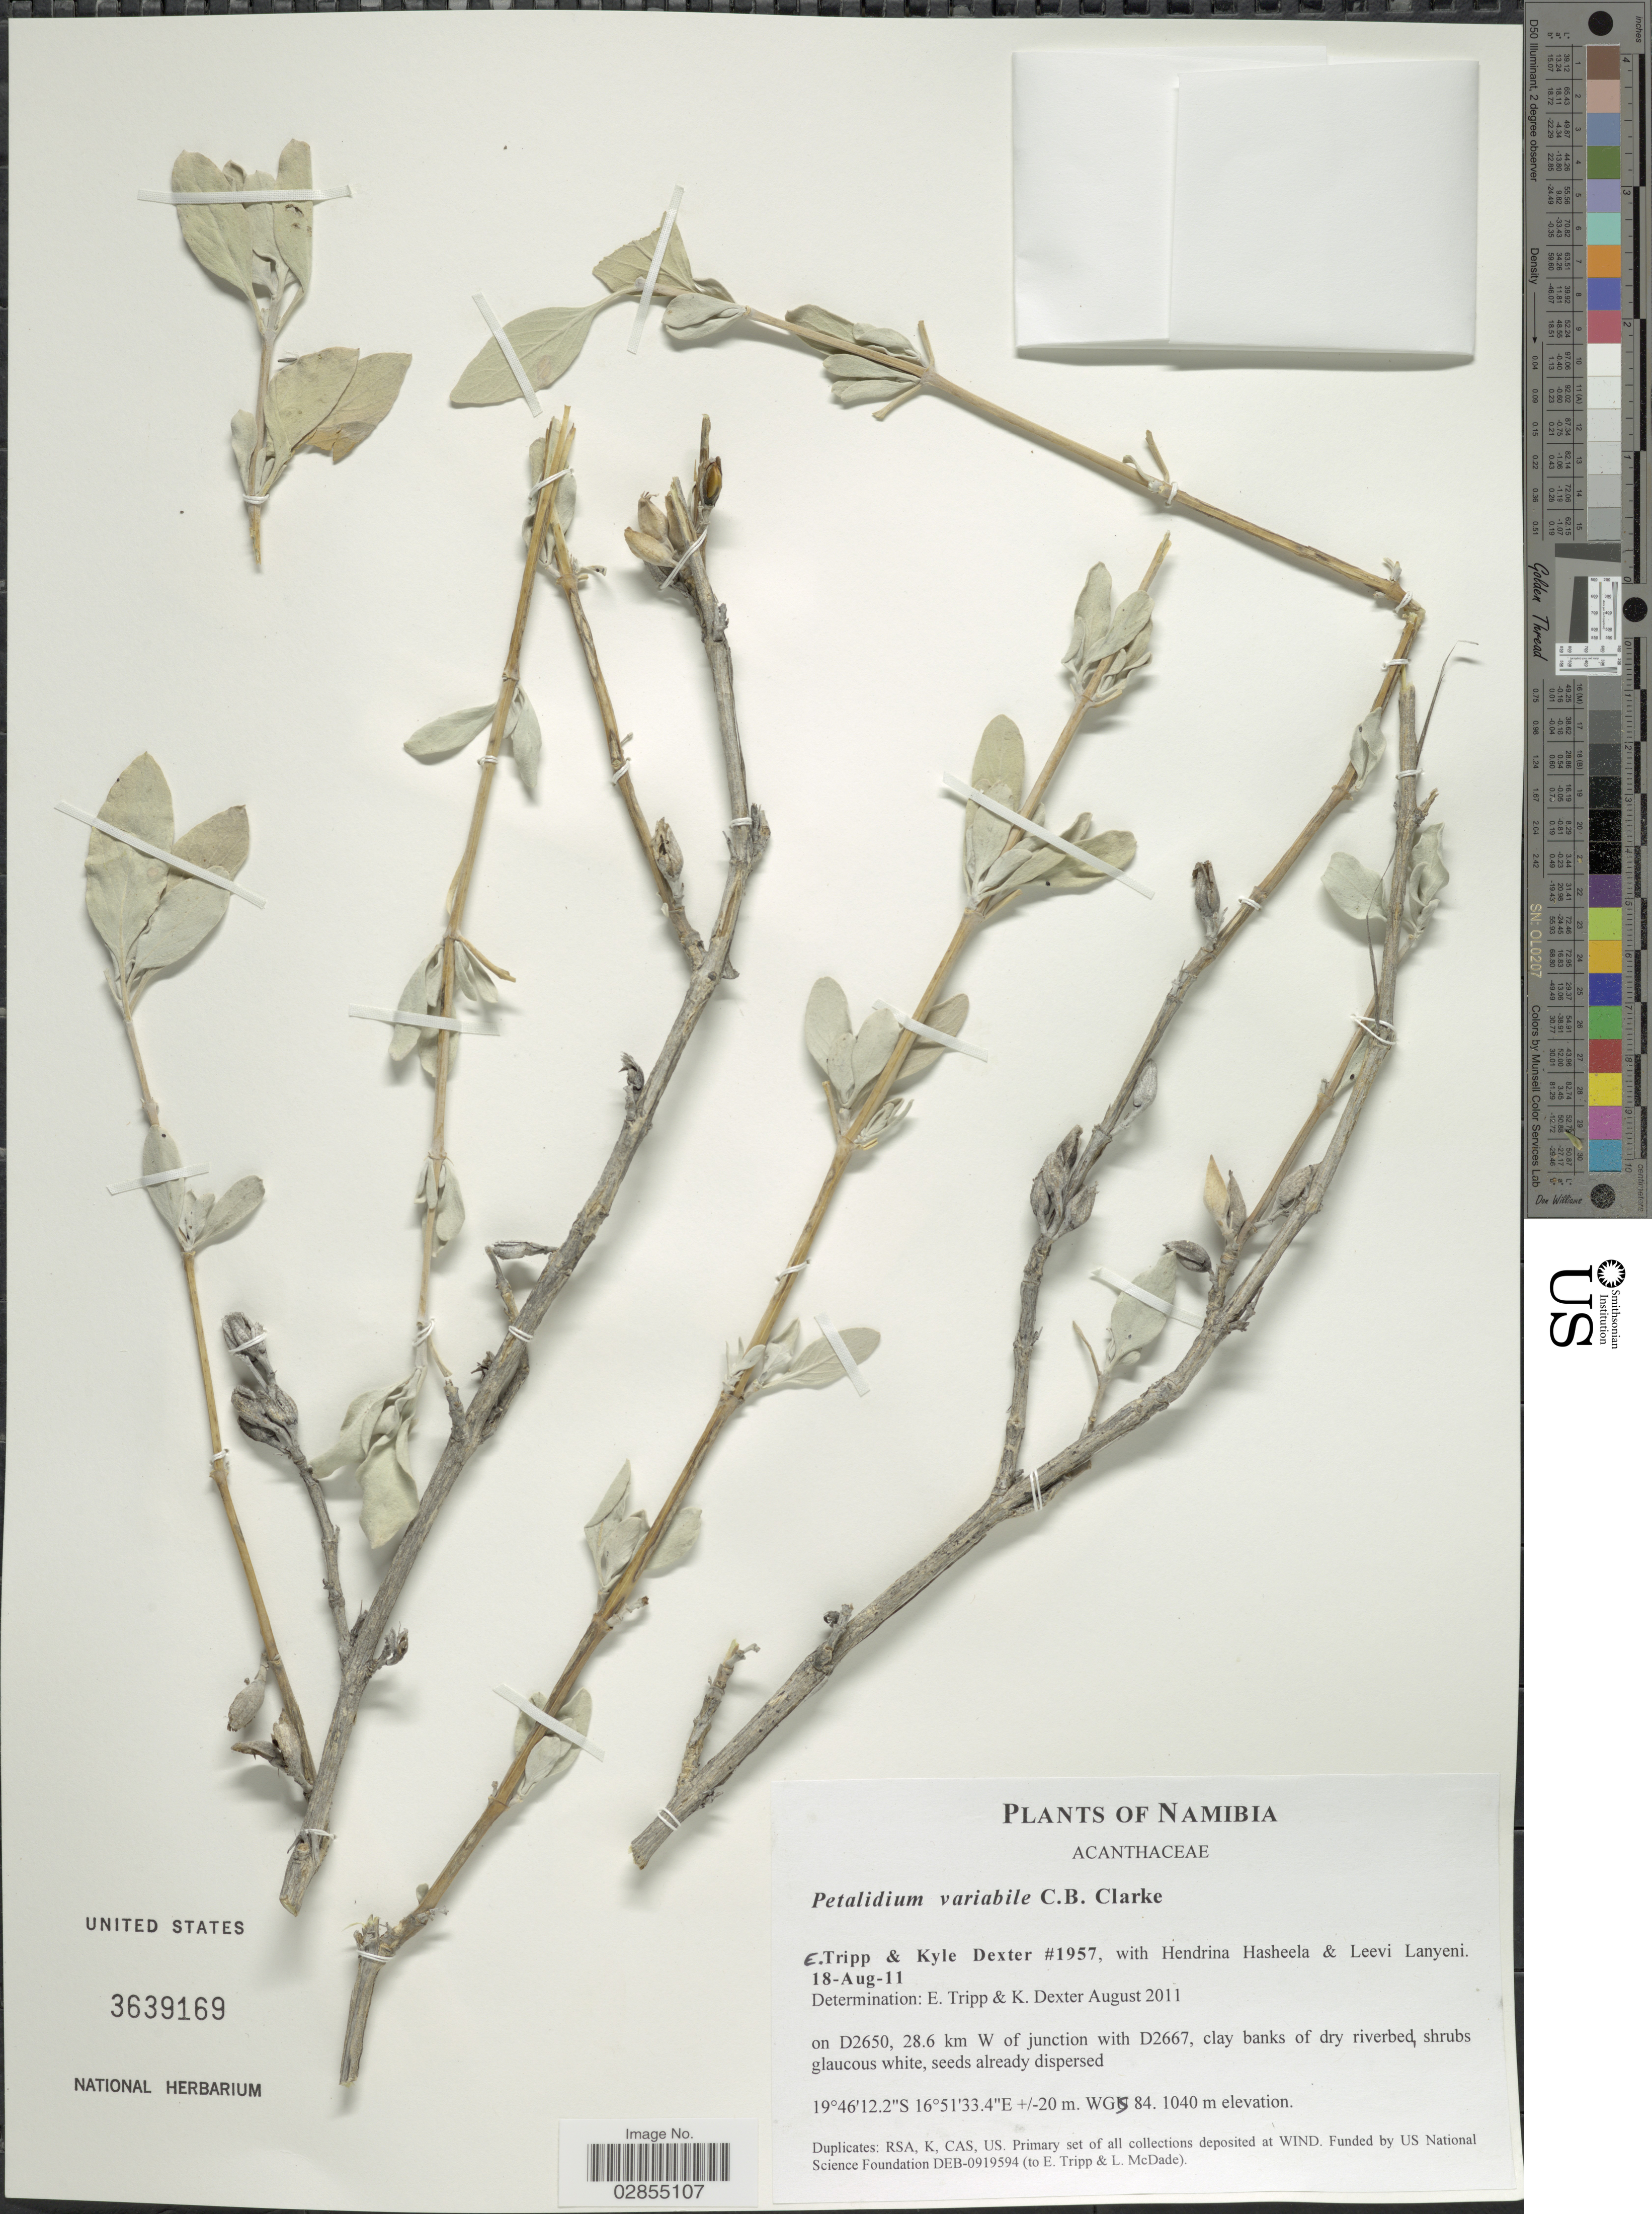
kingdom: Plantae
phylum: Tracheophyta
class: Magnoliopsida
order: Lamiales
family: Acanthaceae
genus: Petalidium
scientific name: Petalidium variabile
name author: C.B. Clarke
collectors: E. Tripp, K. Dexter, H. Hasheela & L. Lanyeni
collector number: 1957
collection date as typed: Transcribed d/m/y: 18/8/11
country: Namibia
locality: On D2650, 28.6 km W of junction with D2667.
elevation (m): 1040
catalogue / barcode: US 3639169